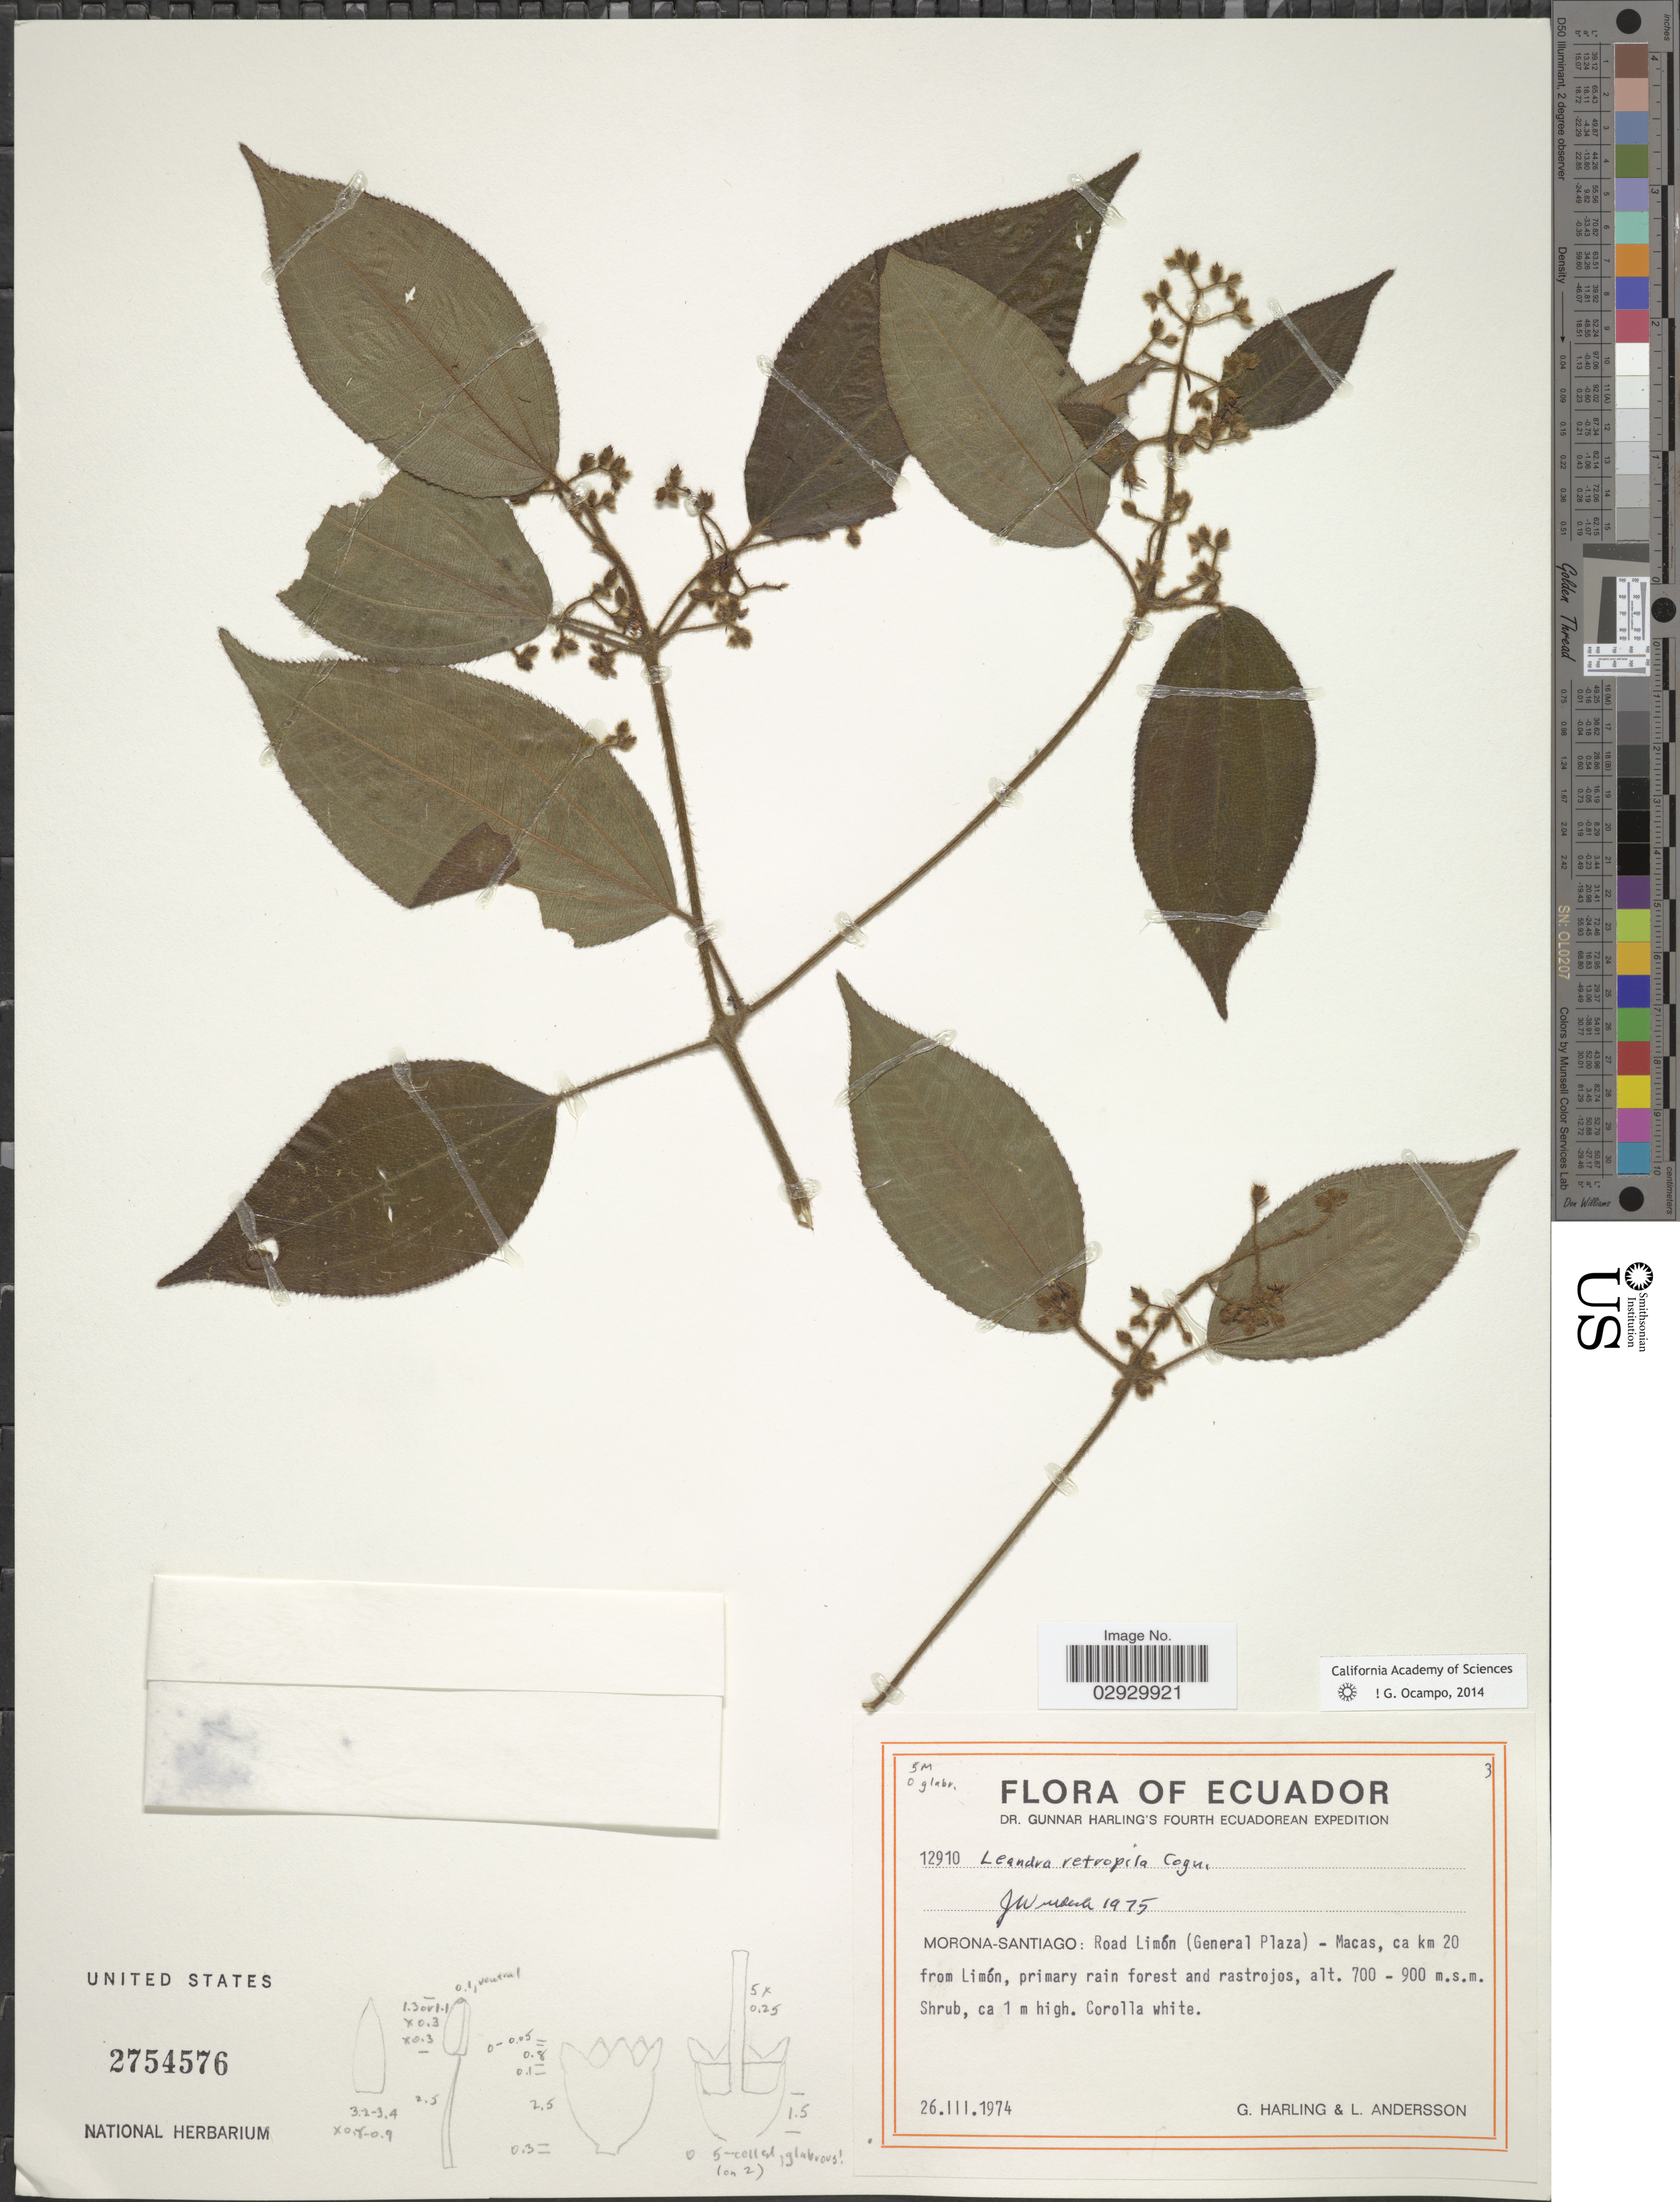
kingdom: Plantae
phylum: Tracheophyta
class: Magnoliopsida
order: Myrtales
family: Melastomataceae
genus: Leandra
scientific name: Leandra retropila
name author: Cogn.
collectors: G. Harling & L. Andersson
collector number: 12910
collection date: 1974-03-26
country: Ecuador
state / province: Morona-Santiago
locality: Road Limón (General Plaza) - Macas, ca km 20 from Limón.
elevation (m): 700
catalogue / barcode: US 2754576